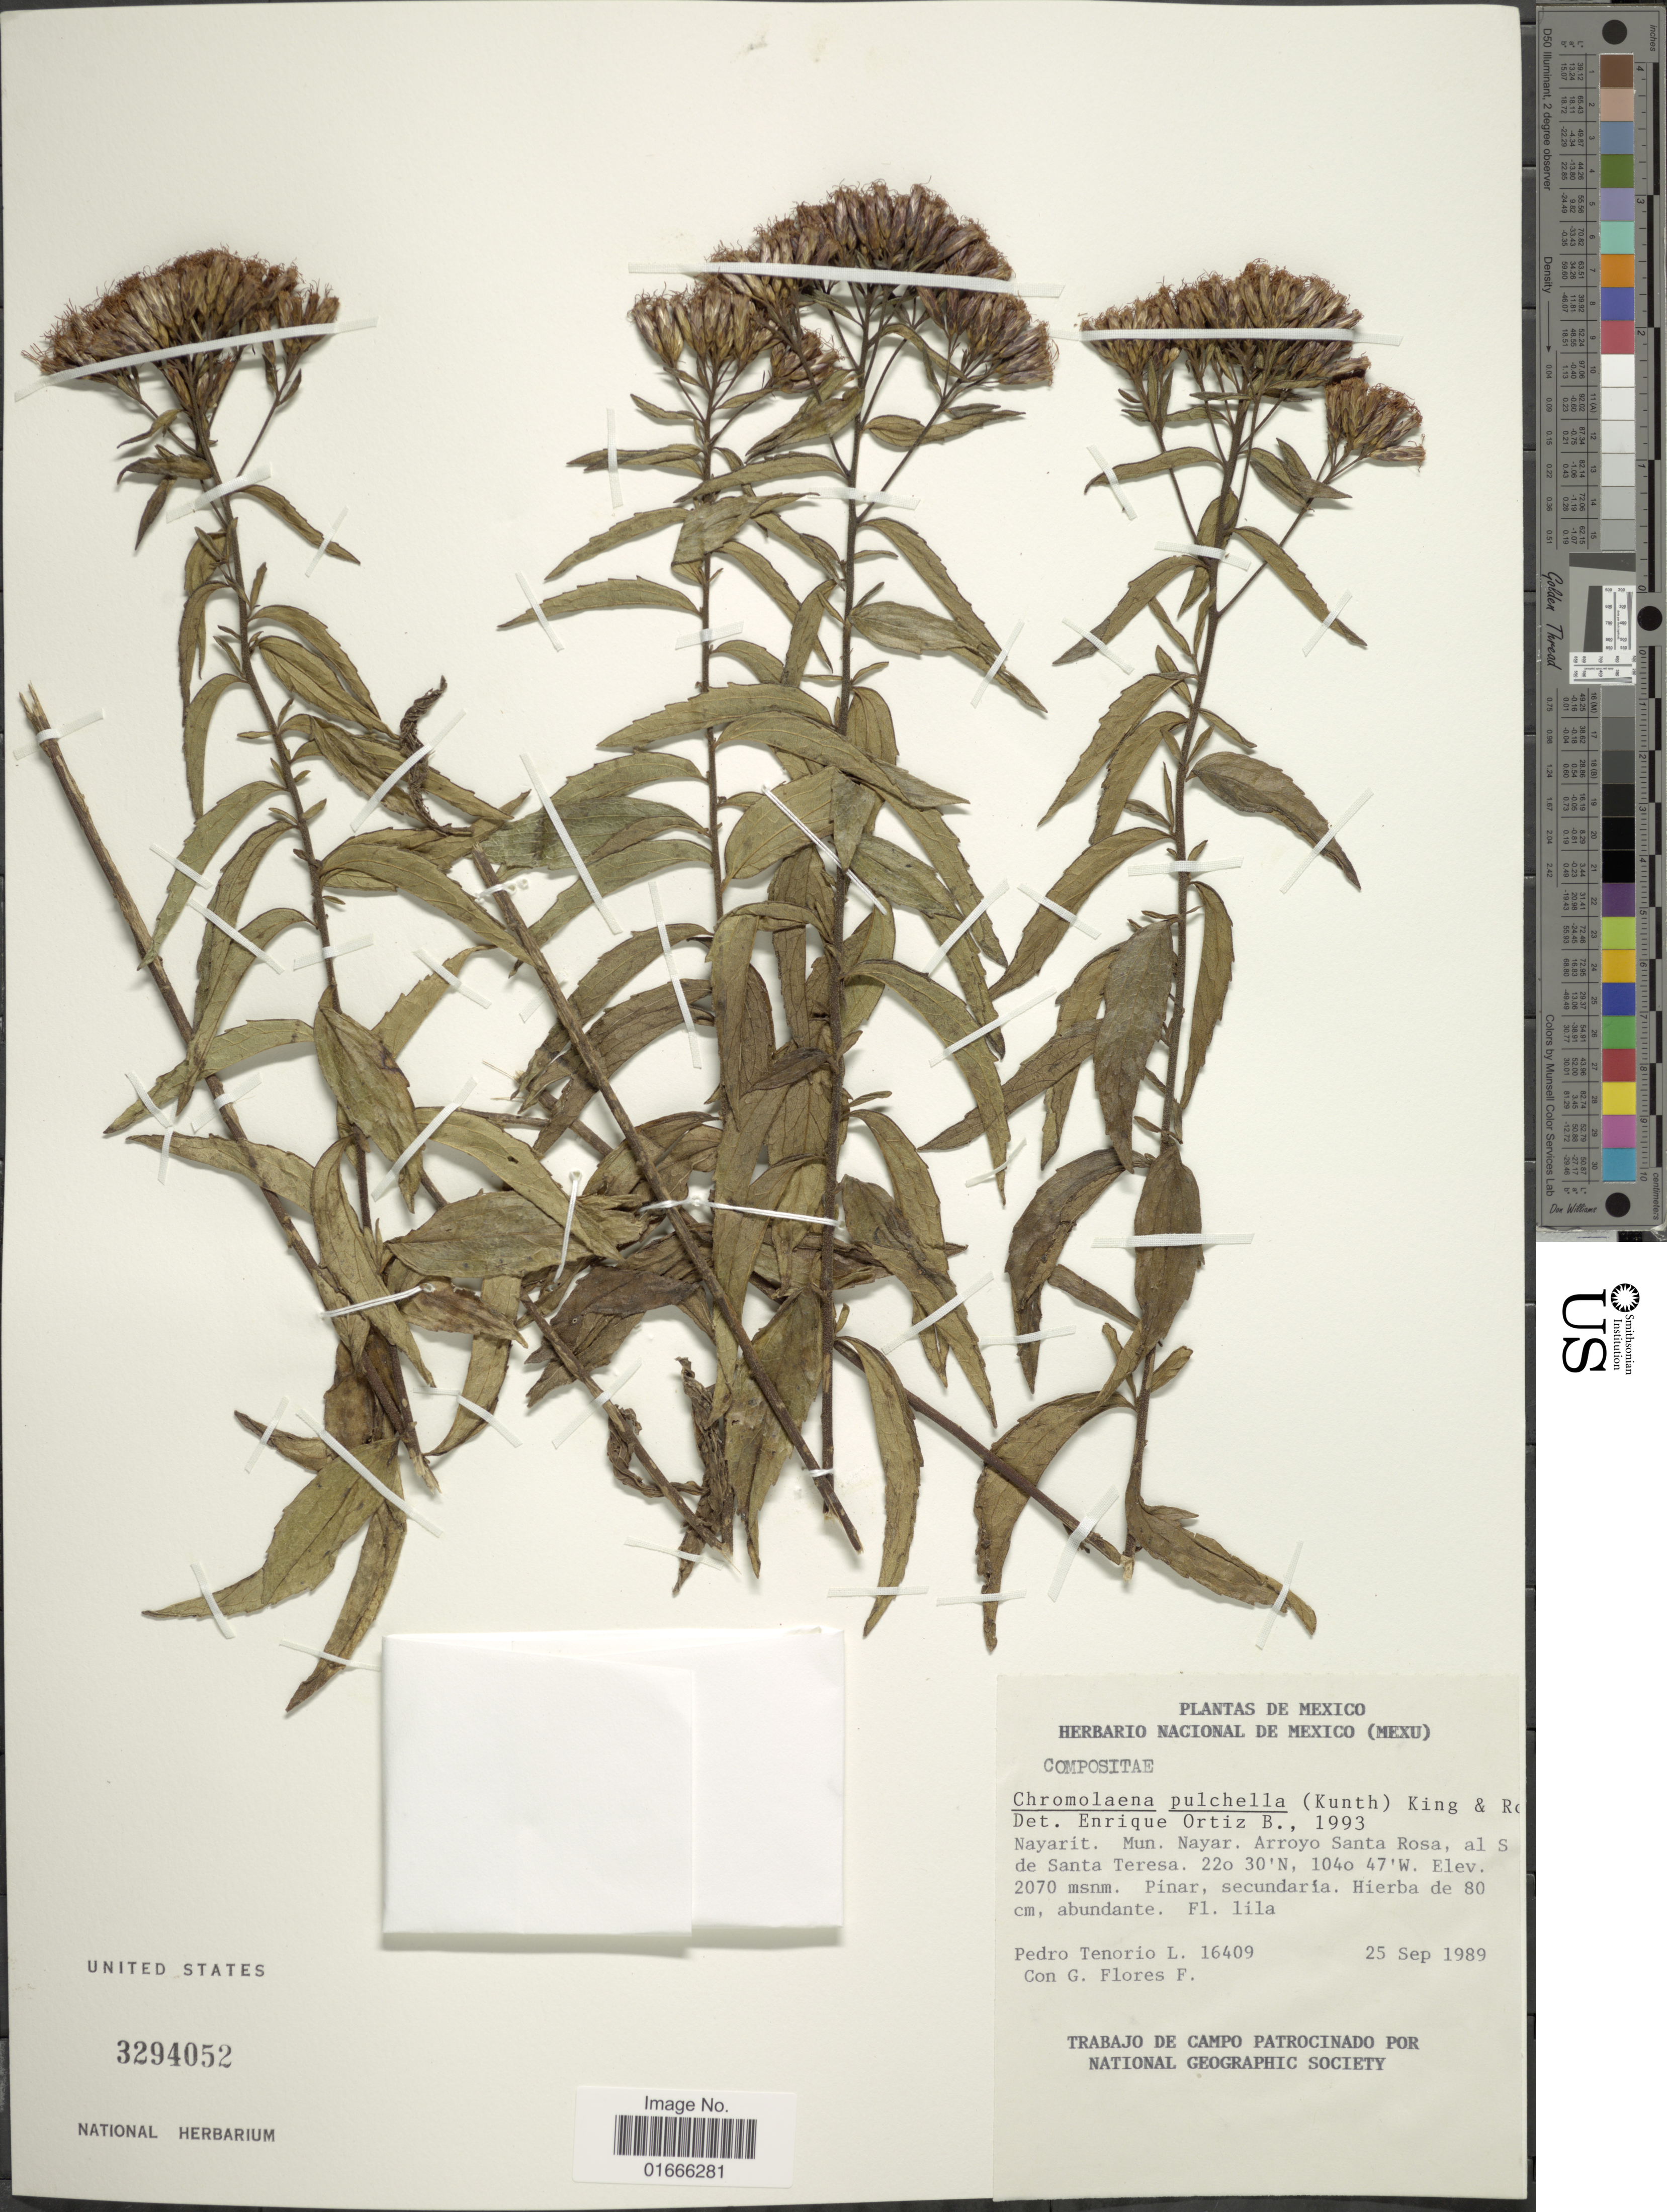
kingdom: Plantae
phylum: Tracheophyta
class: Magnoliopsida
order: Asterales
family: Asteraceae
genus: Chromolaena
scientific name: Chromolaena pulchella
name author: (Kunth) R.M. King & H. Rob.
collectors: P. Tenorio L. & G. Flores F.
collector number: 16409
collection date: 1989-09-25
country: Mexico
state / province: Nayarit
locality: Mun. Nayar, Arroyo Santa Rosa, al S de Santa Teresa.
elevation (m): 2070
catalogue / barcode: US 3294052